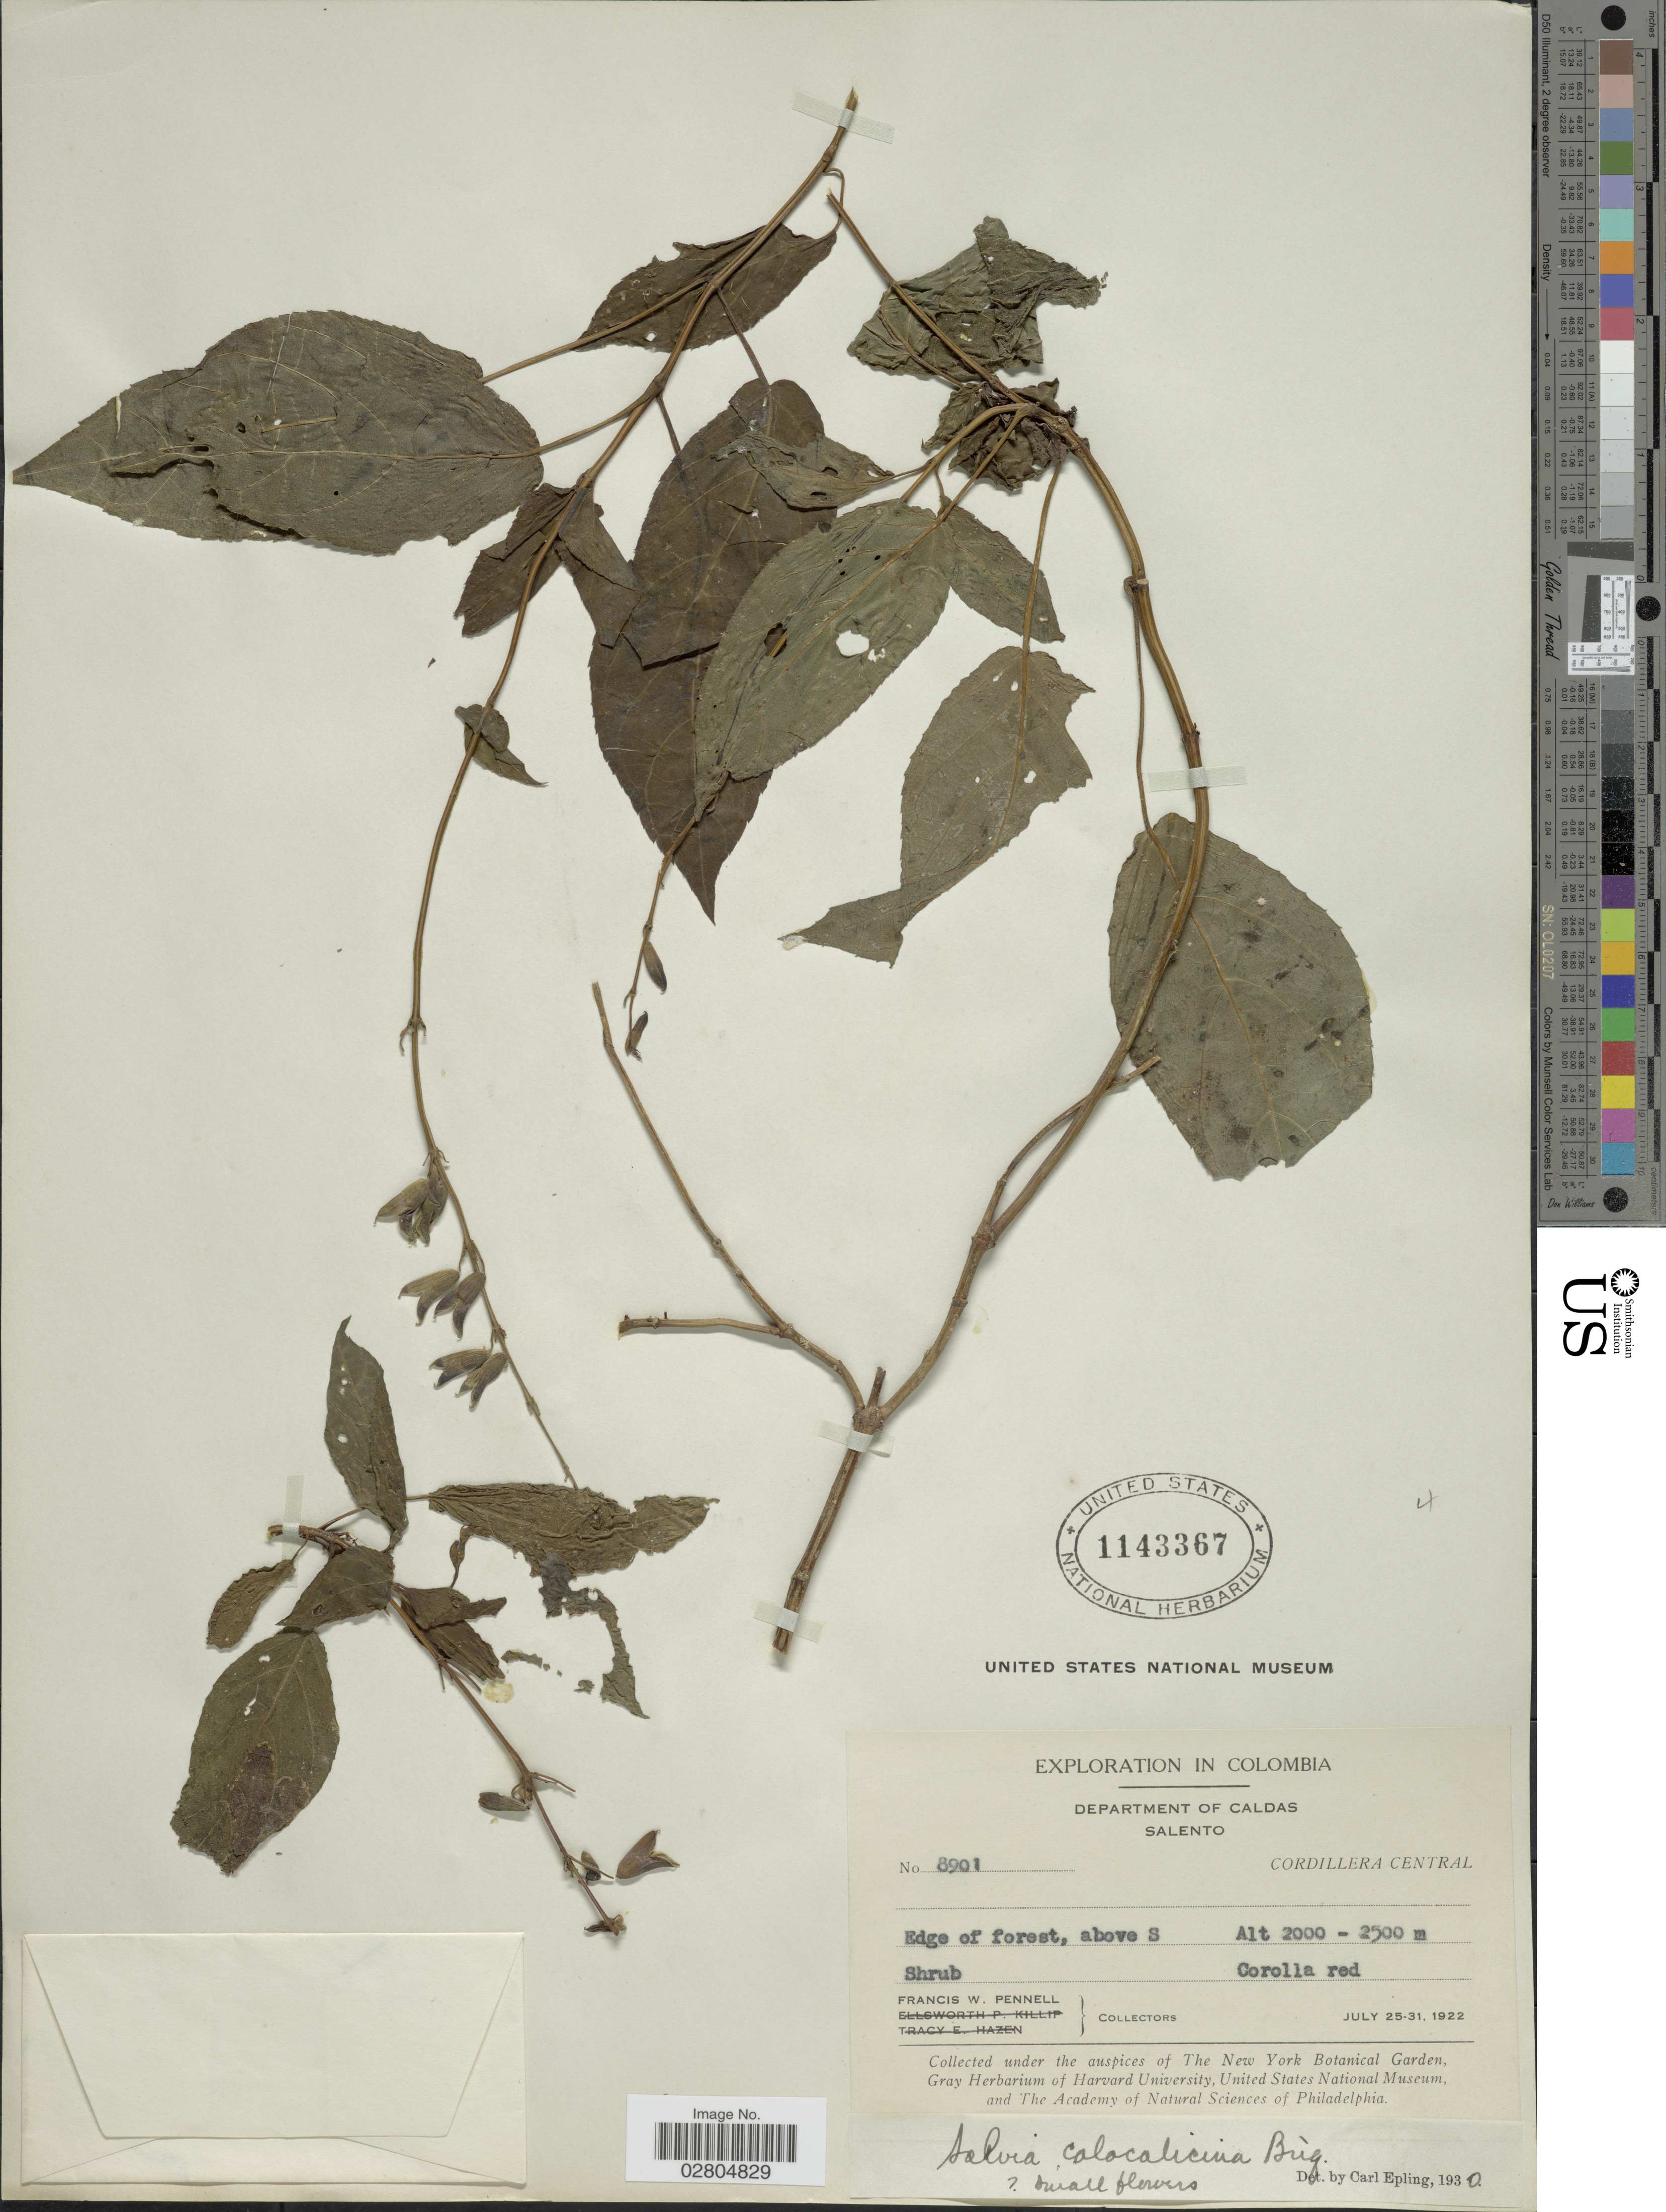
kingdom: Plantae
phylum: Tracheophyta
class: Magnoliopsida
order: Lamiales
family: Lamiaceae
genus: Salvia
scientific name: Salvia pauciserrata subsp. pauciserrata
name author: Benth.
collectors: F. W. Pennell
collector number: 8901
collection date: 1922-07-25/1922-07-31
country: Colombia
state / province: Caldas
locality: Department of Caldas. Salento. Cordillera Central. Edge of forest, above S.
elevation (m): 2000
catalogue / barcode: US 1143367